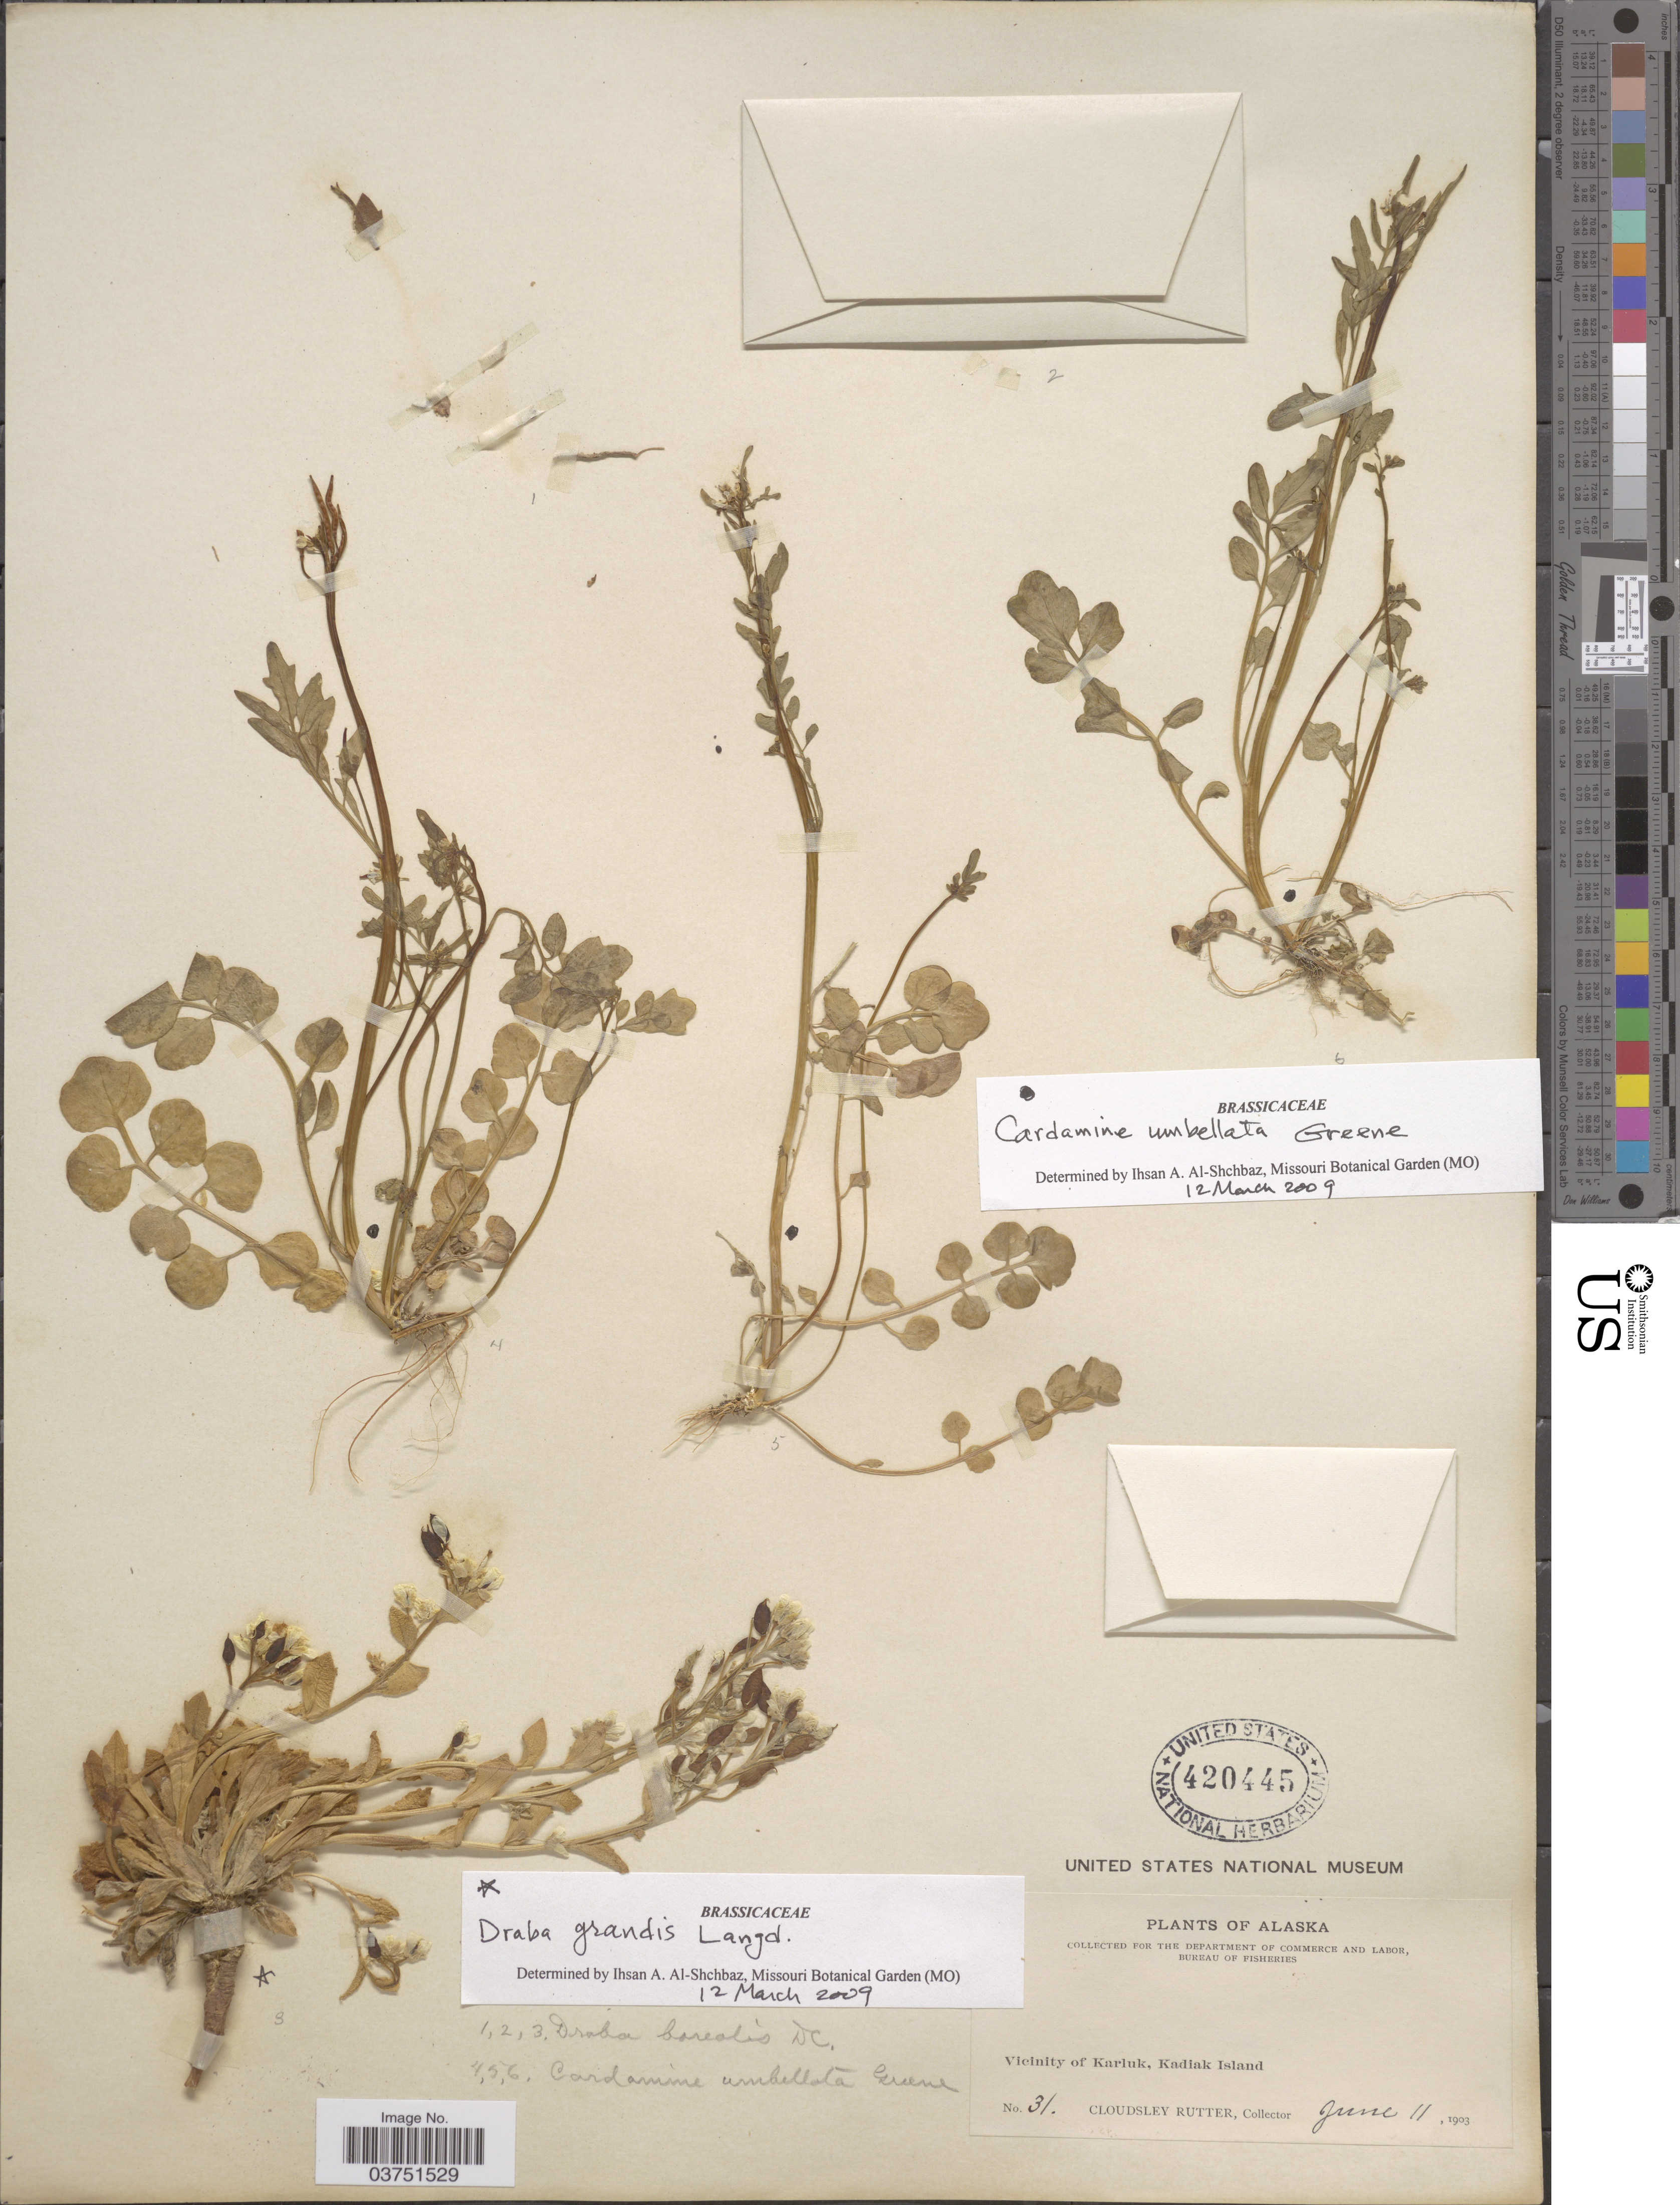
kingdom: Plantae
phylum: Tracheophyta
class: Magnoliopsida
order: Brassicales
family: Brassicaceae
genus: Draba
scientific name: Draba grandis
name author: Langsd. ex DC.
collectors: C. Rutter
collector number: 31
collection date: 1903-06-11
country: United States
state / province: Alaska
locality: Vicinity of Karluk, Kadiak Island.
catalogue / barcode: US 420445